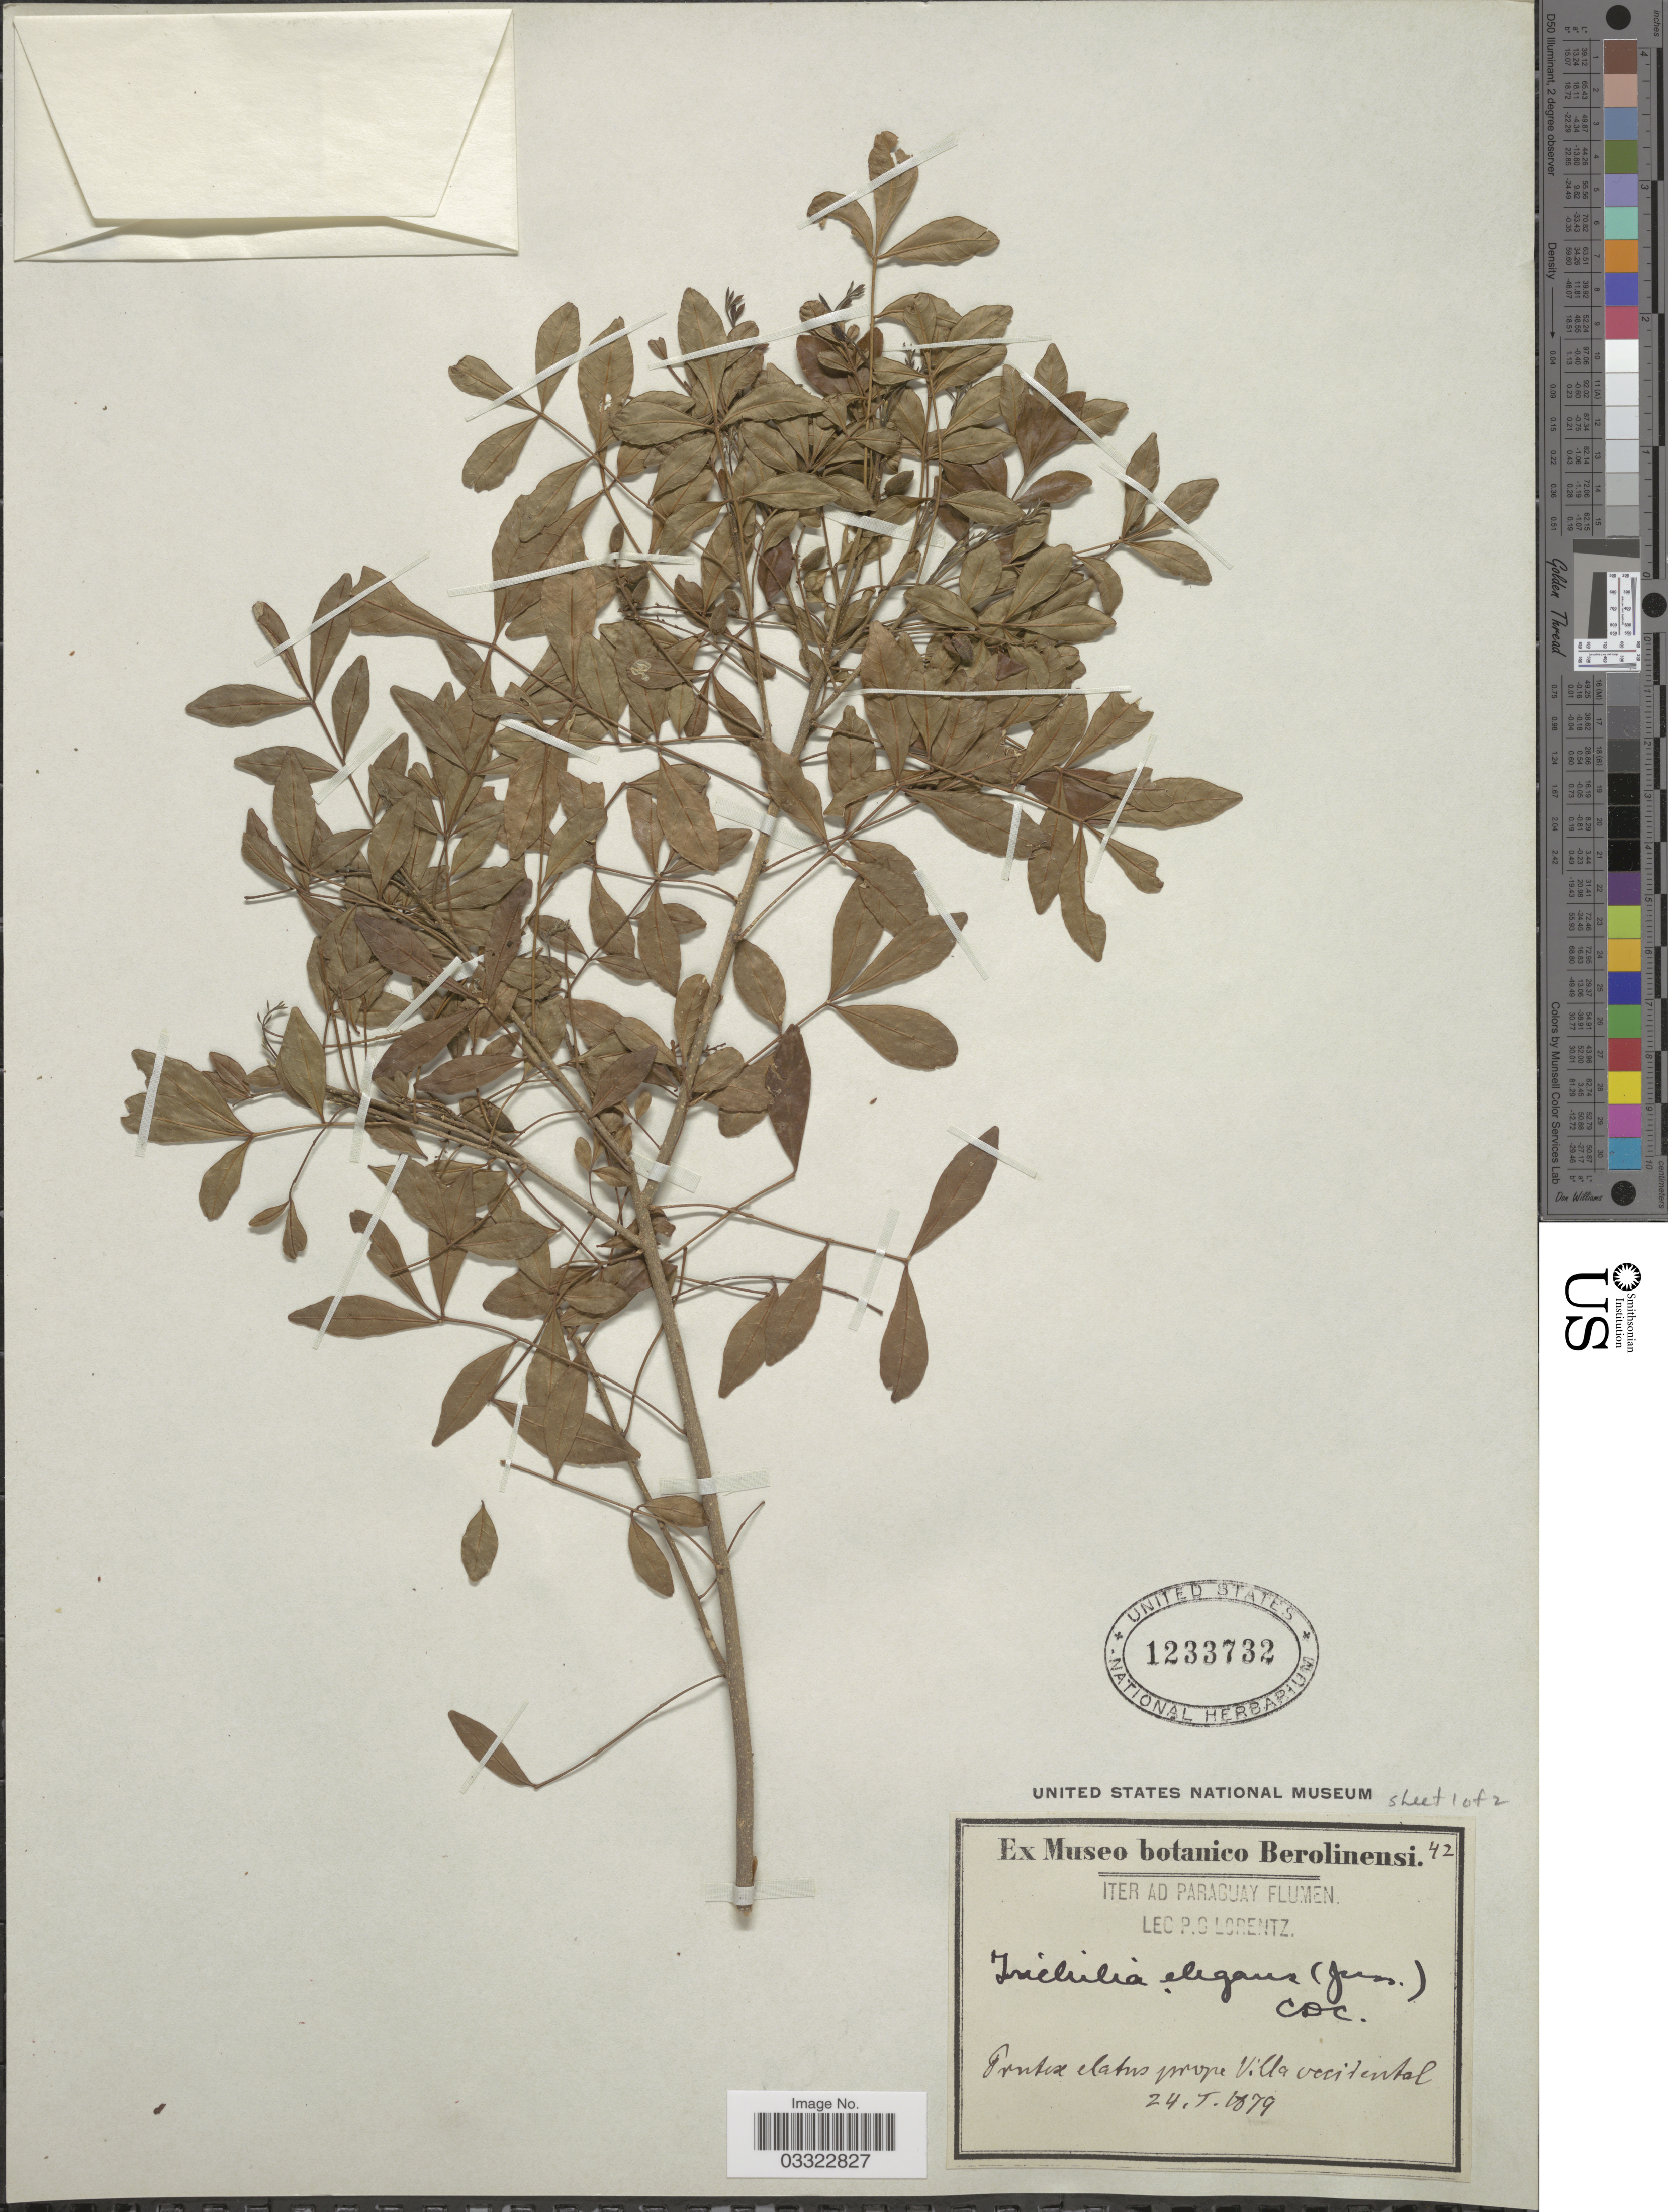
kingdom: Plantae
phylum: Tracheophyta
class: Magnoliopsida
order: Sapindales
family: Meliaceae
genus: Trichilia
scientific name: Trichilia elegans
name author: A. Juss.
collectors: P. G. Lorentz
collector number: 42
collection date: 1879-01-24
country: Paraguay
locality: Iter ad Paraguay flumen. Gruto [interpreted] elatus [interpreted] prope Villa occidental.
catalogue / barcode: US 1233732